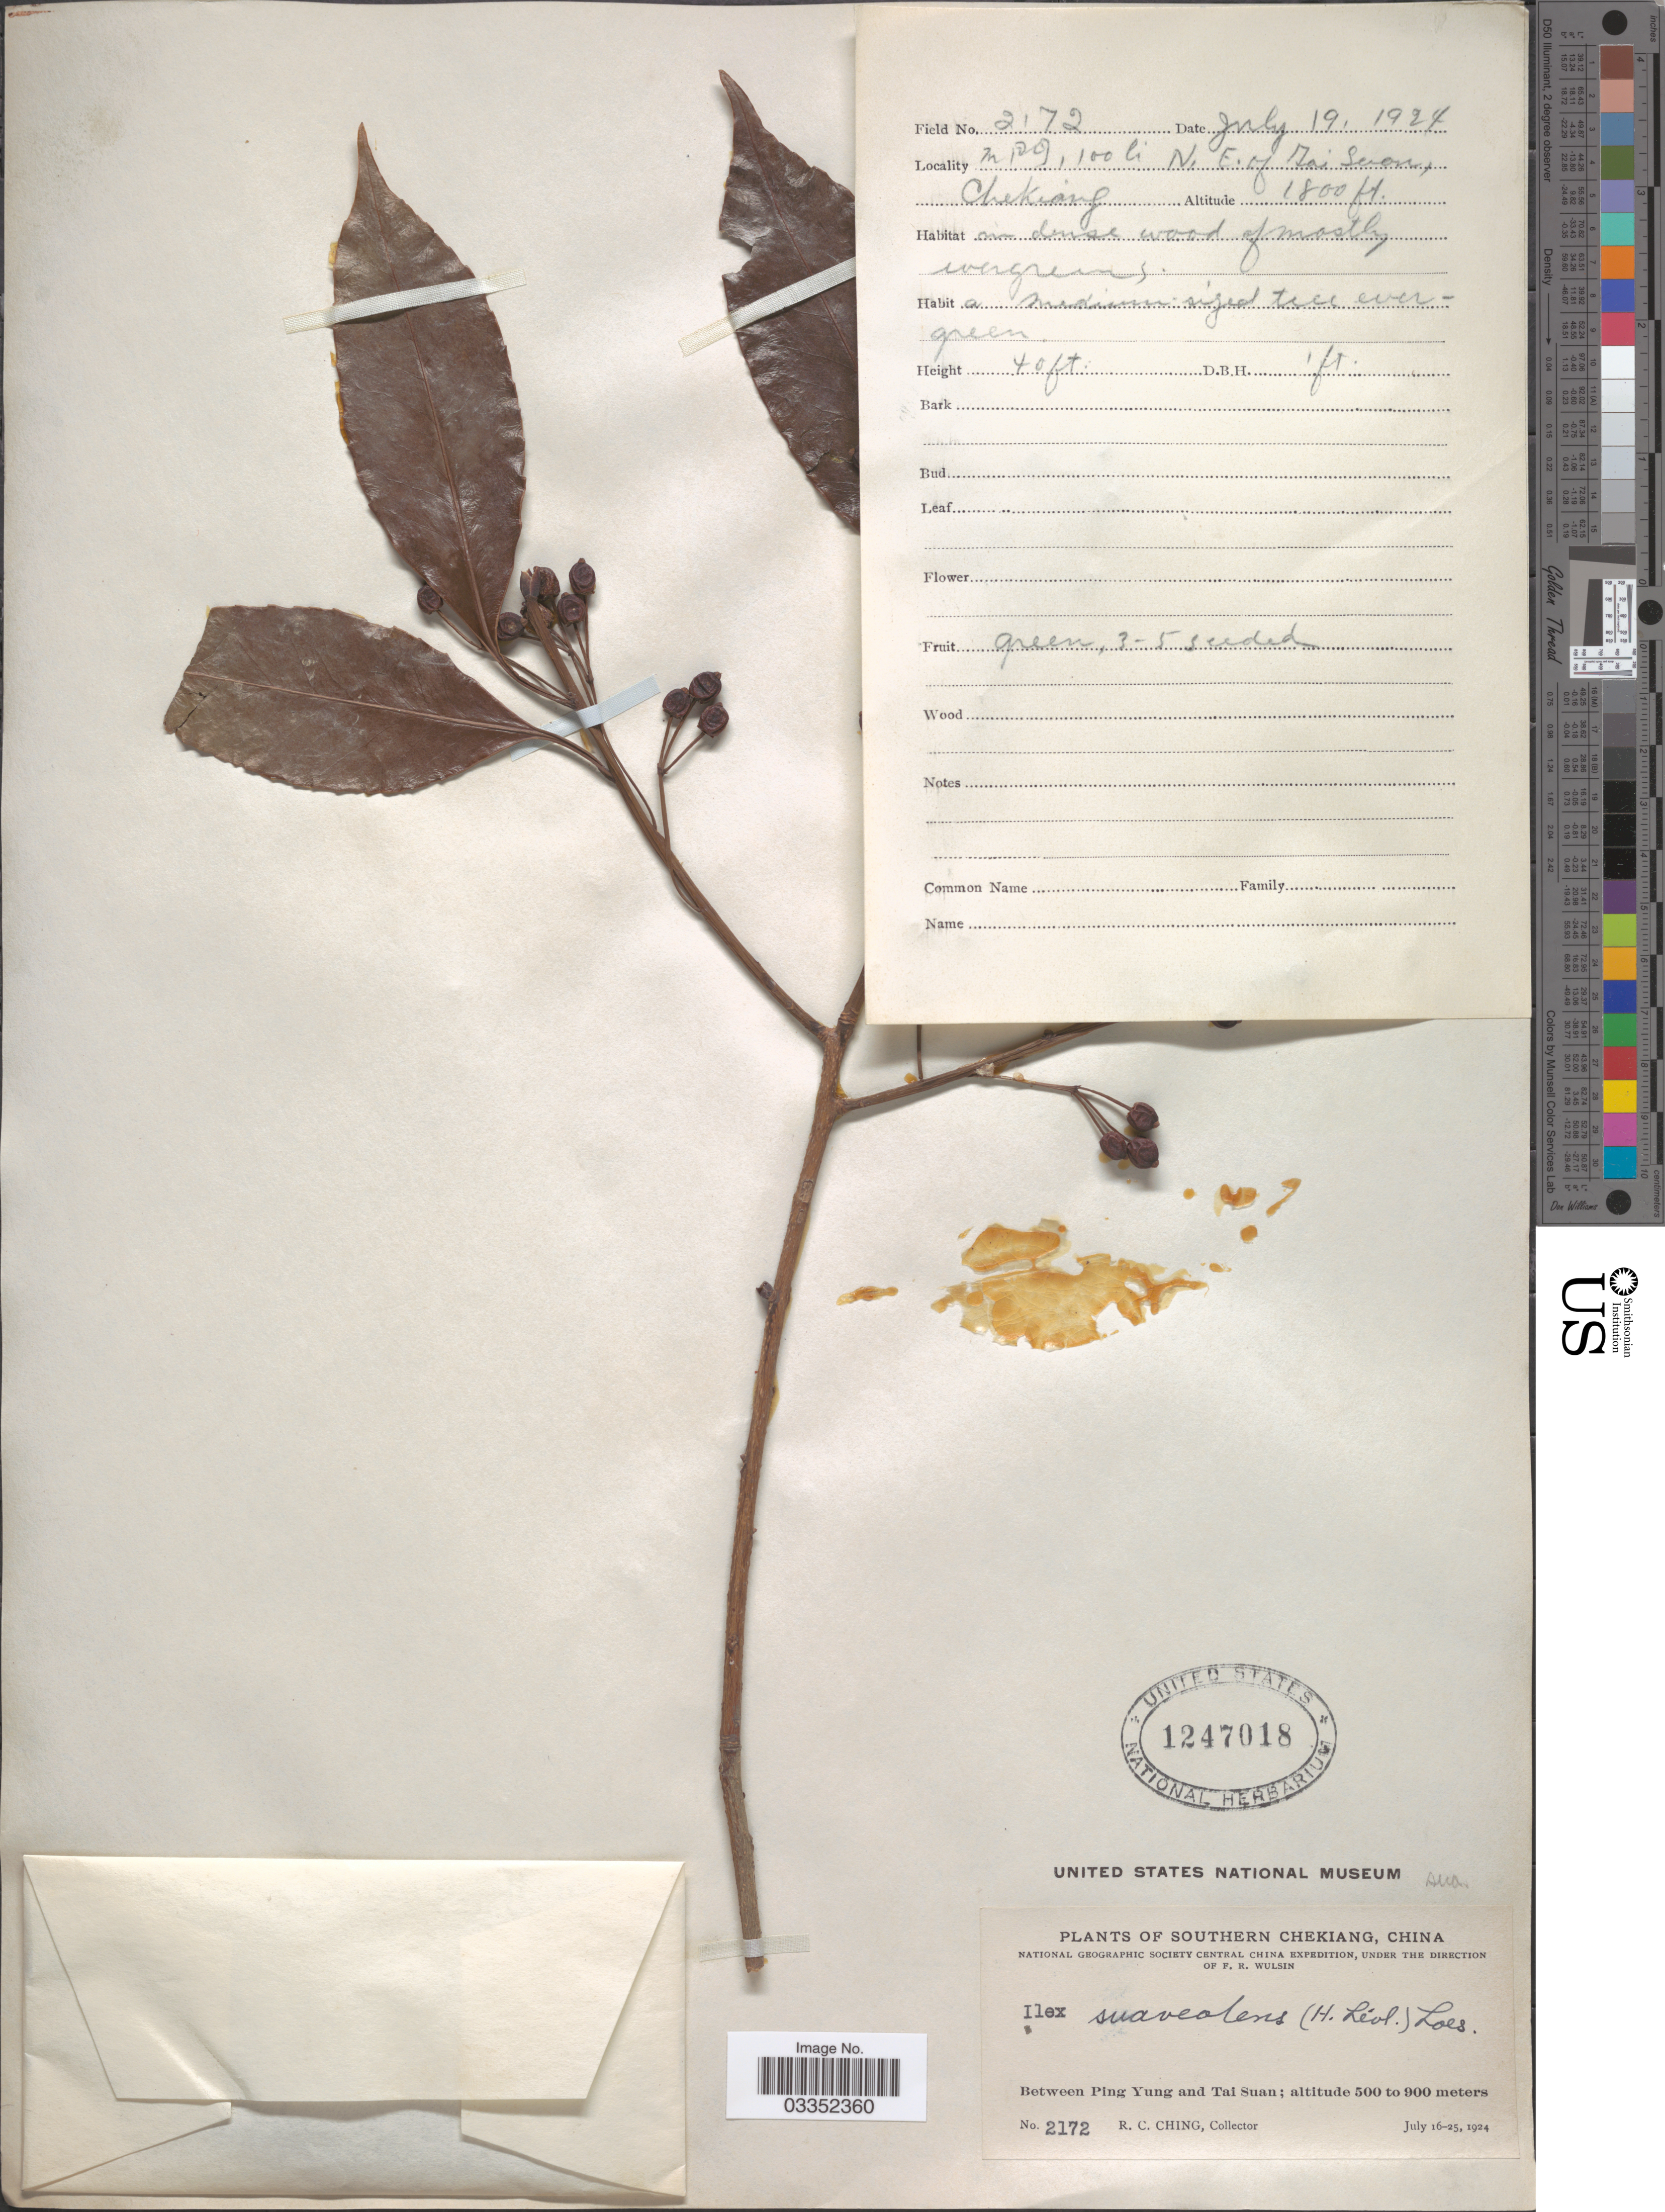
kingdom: Plantae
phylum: Tracheophyta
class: Magnoliopsida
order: Aquifoliales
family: Aquifoliaceae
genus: Ilex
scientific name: Ilex suaveolens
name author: (H. Lév.) Loes.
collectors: R. C. Ching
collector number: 2172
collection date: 1924-07-16/1924-07-25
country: China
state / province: Zhejiang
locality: Southern Chekiang, Between Ping Yung and Tai Suan.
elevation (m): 500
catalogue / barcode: US 1247018